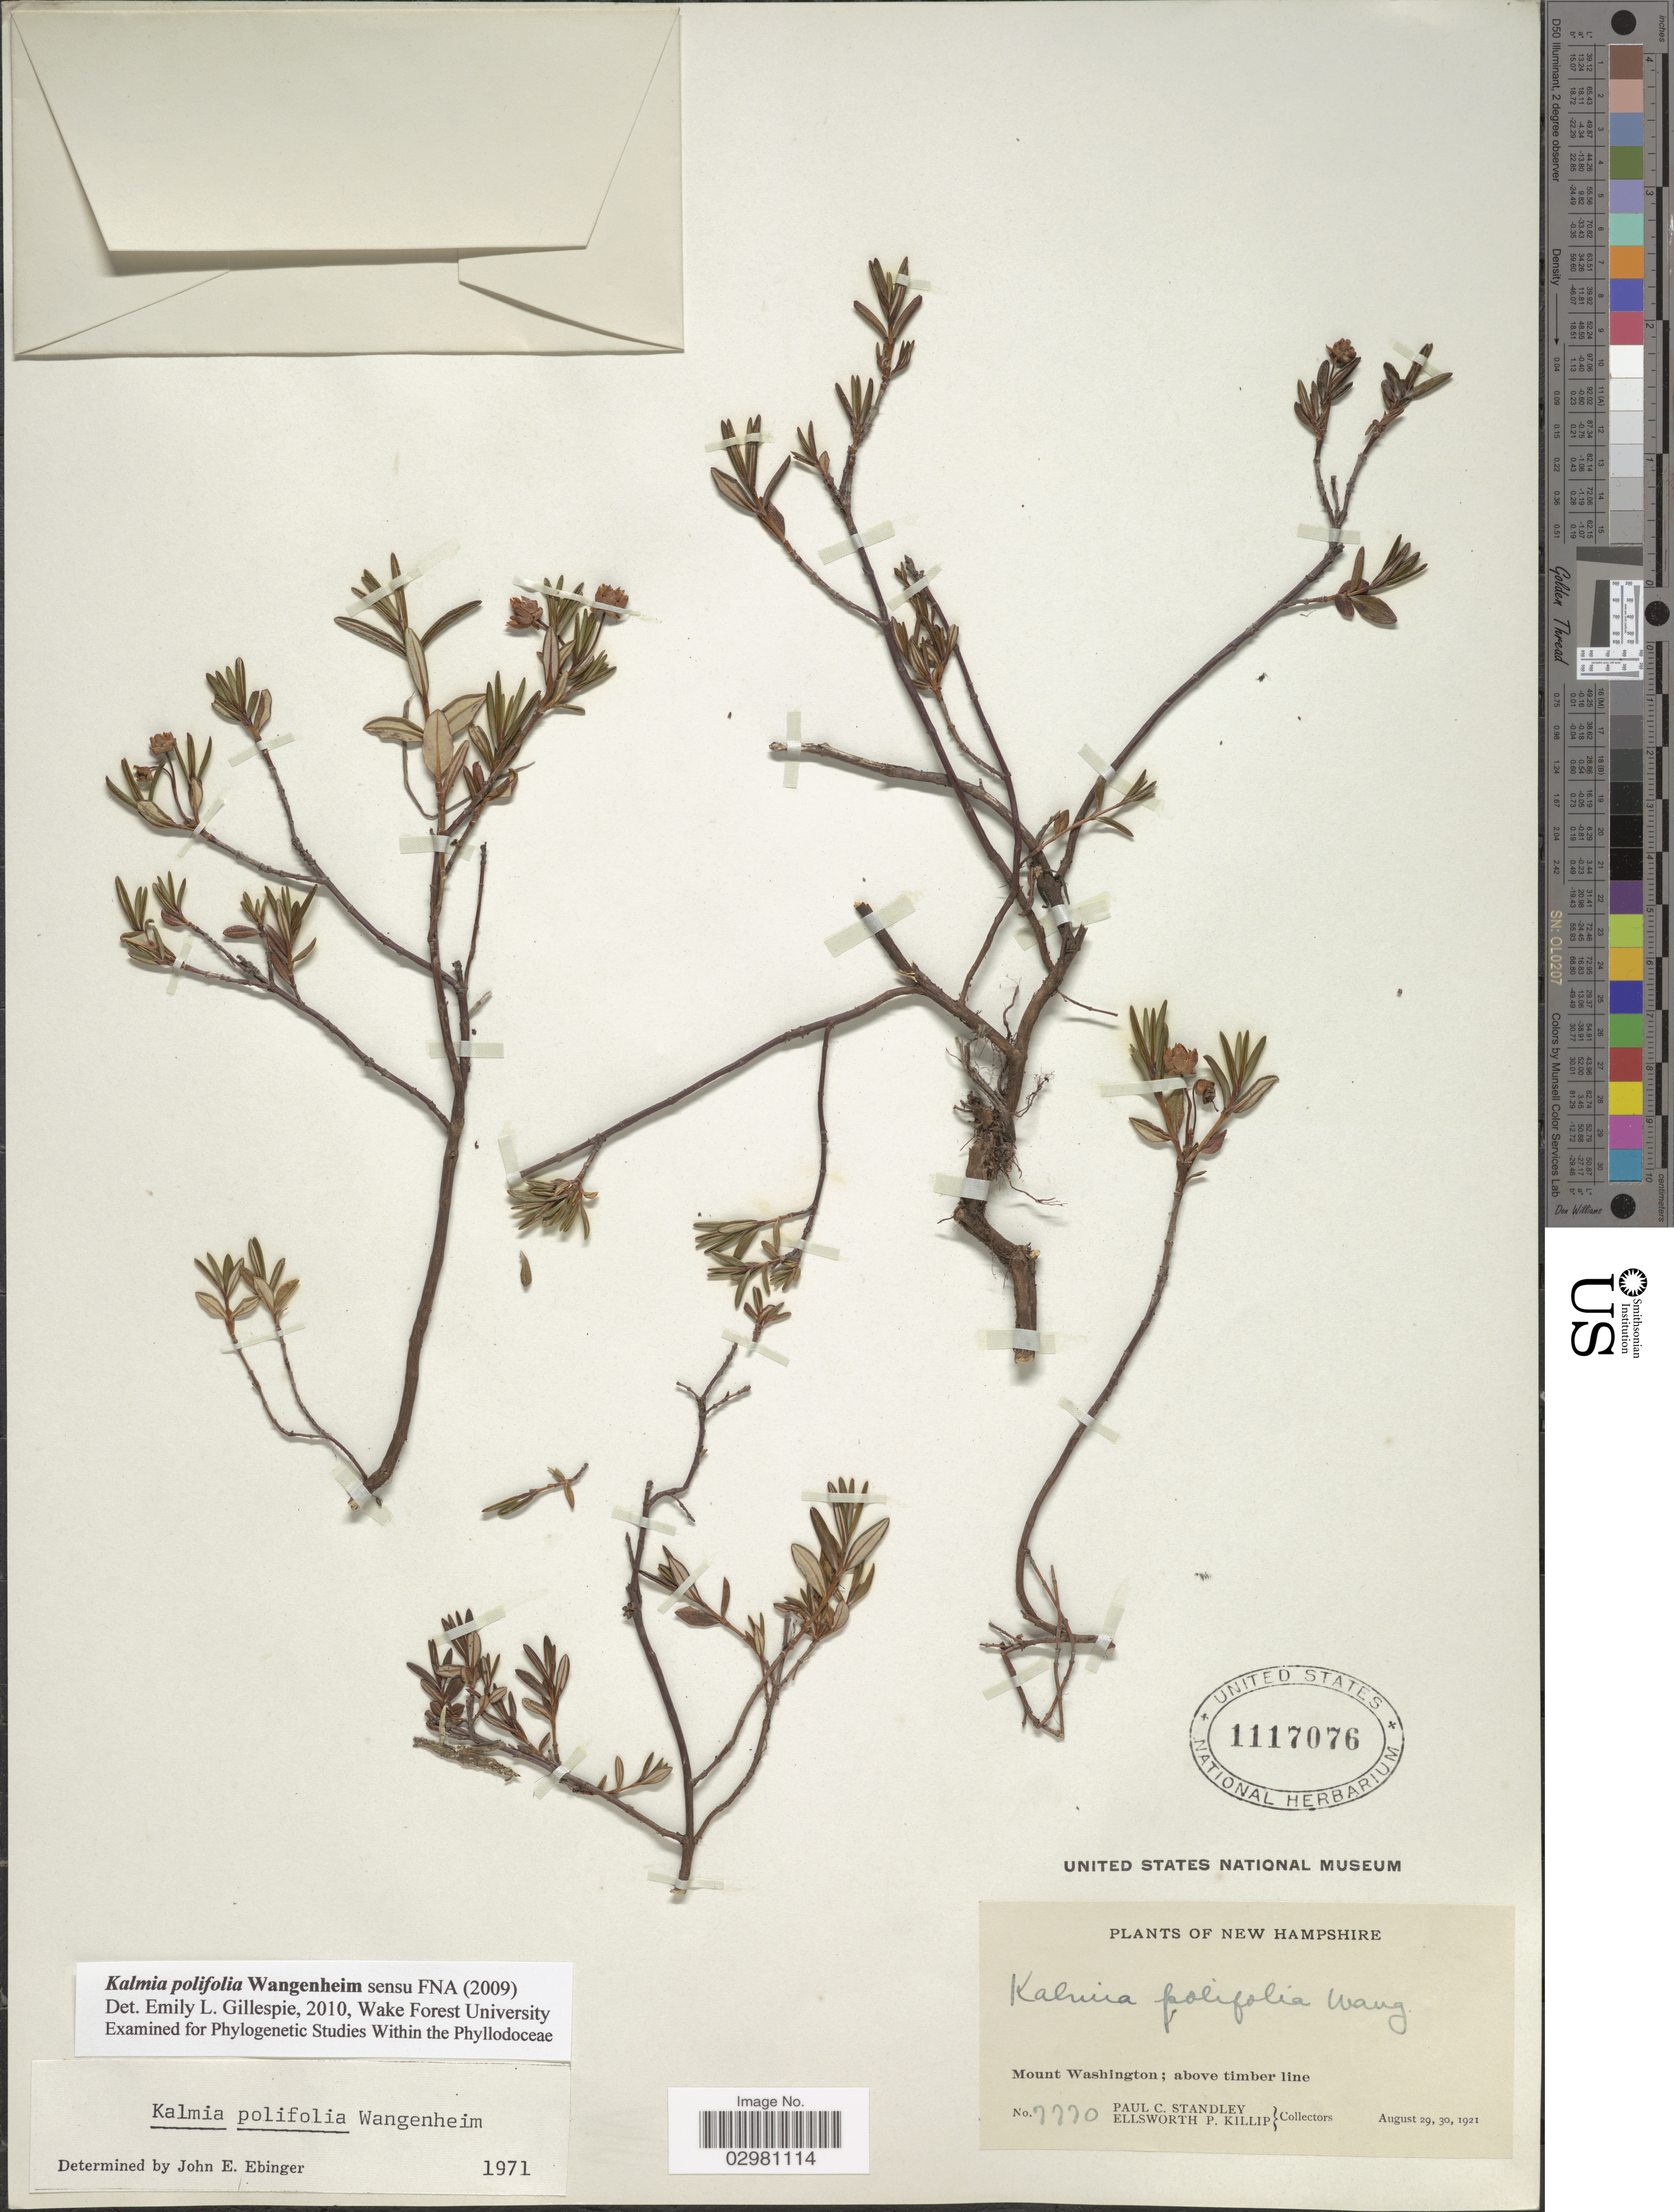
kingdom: Plantae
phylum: Tracheophyta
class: Magnoliopsida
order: Ericales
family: Ericaceae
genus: Kalmia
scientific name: Kalmia polifolia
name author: Wangenh.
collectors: P. C. Standley & E. P. Killip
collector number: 7770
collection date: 1921-08-29/1921-08-30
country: United States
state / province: New Hampshire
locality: Mount Washington.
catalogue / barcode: US 1117076